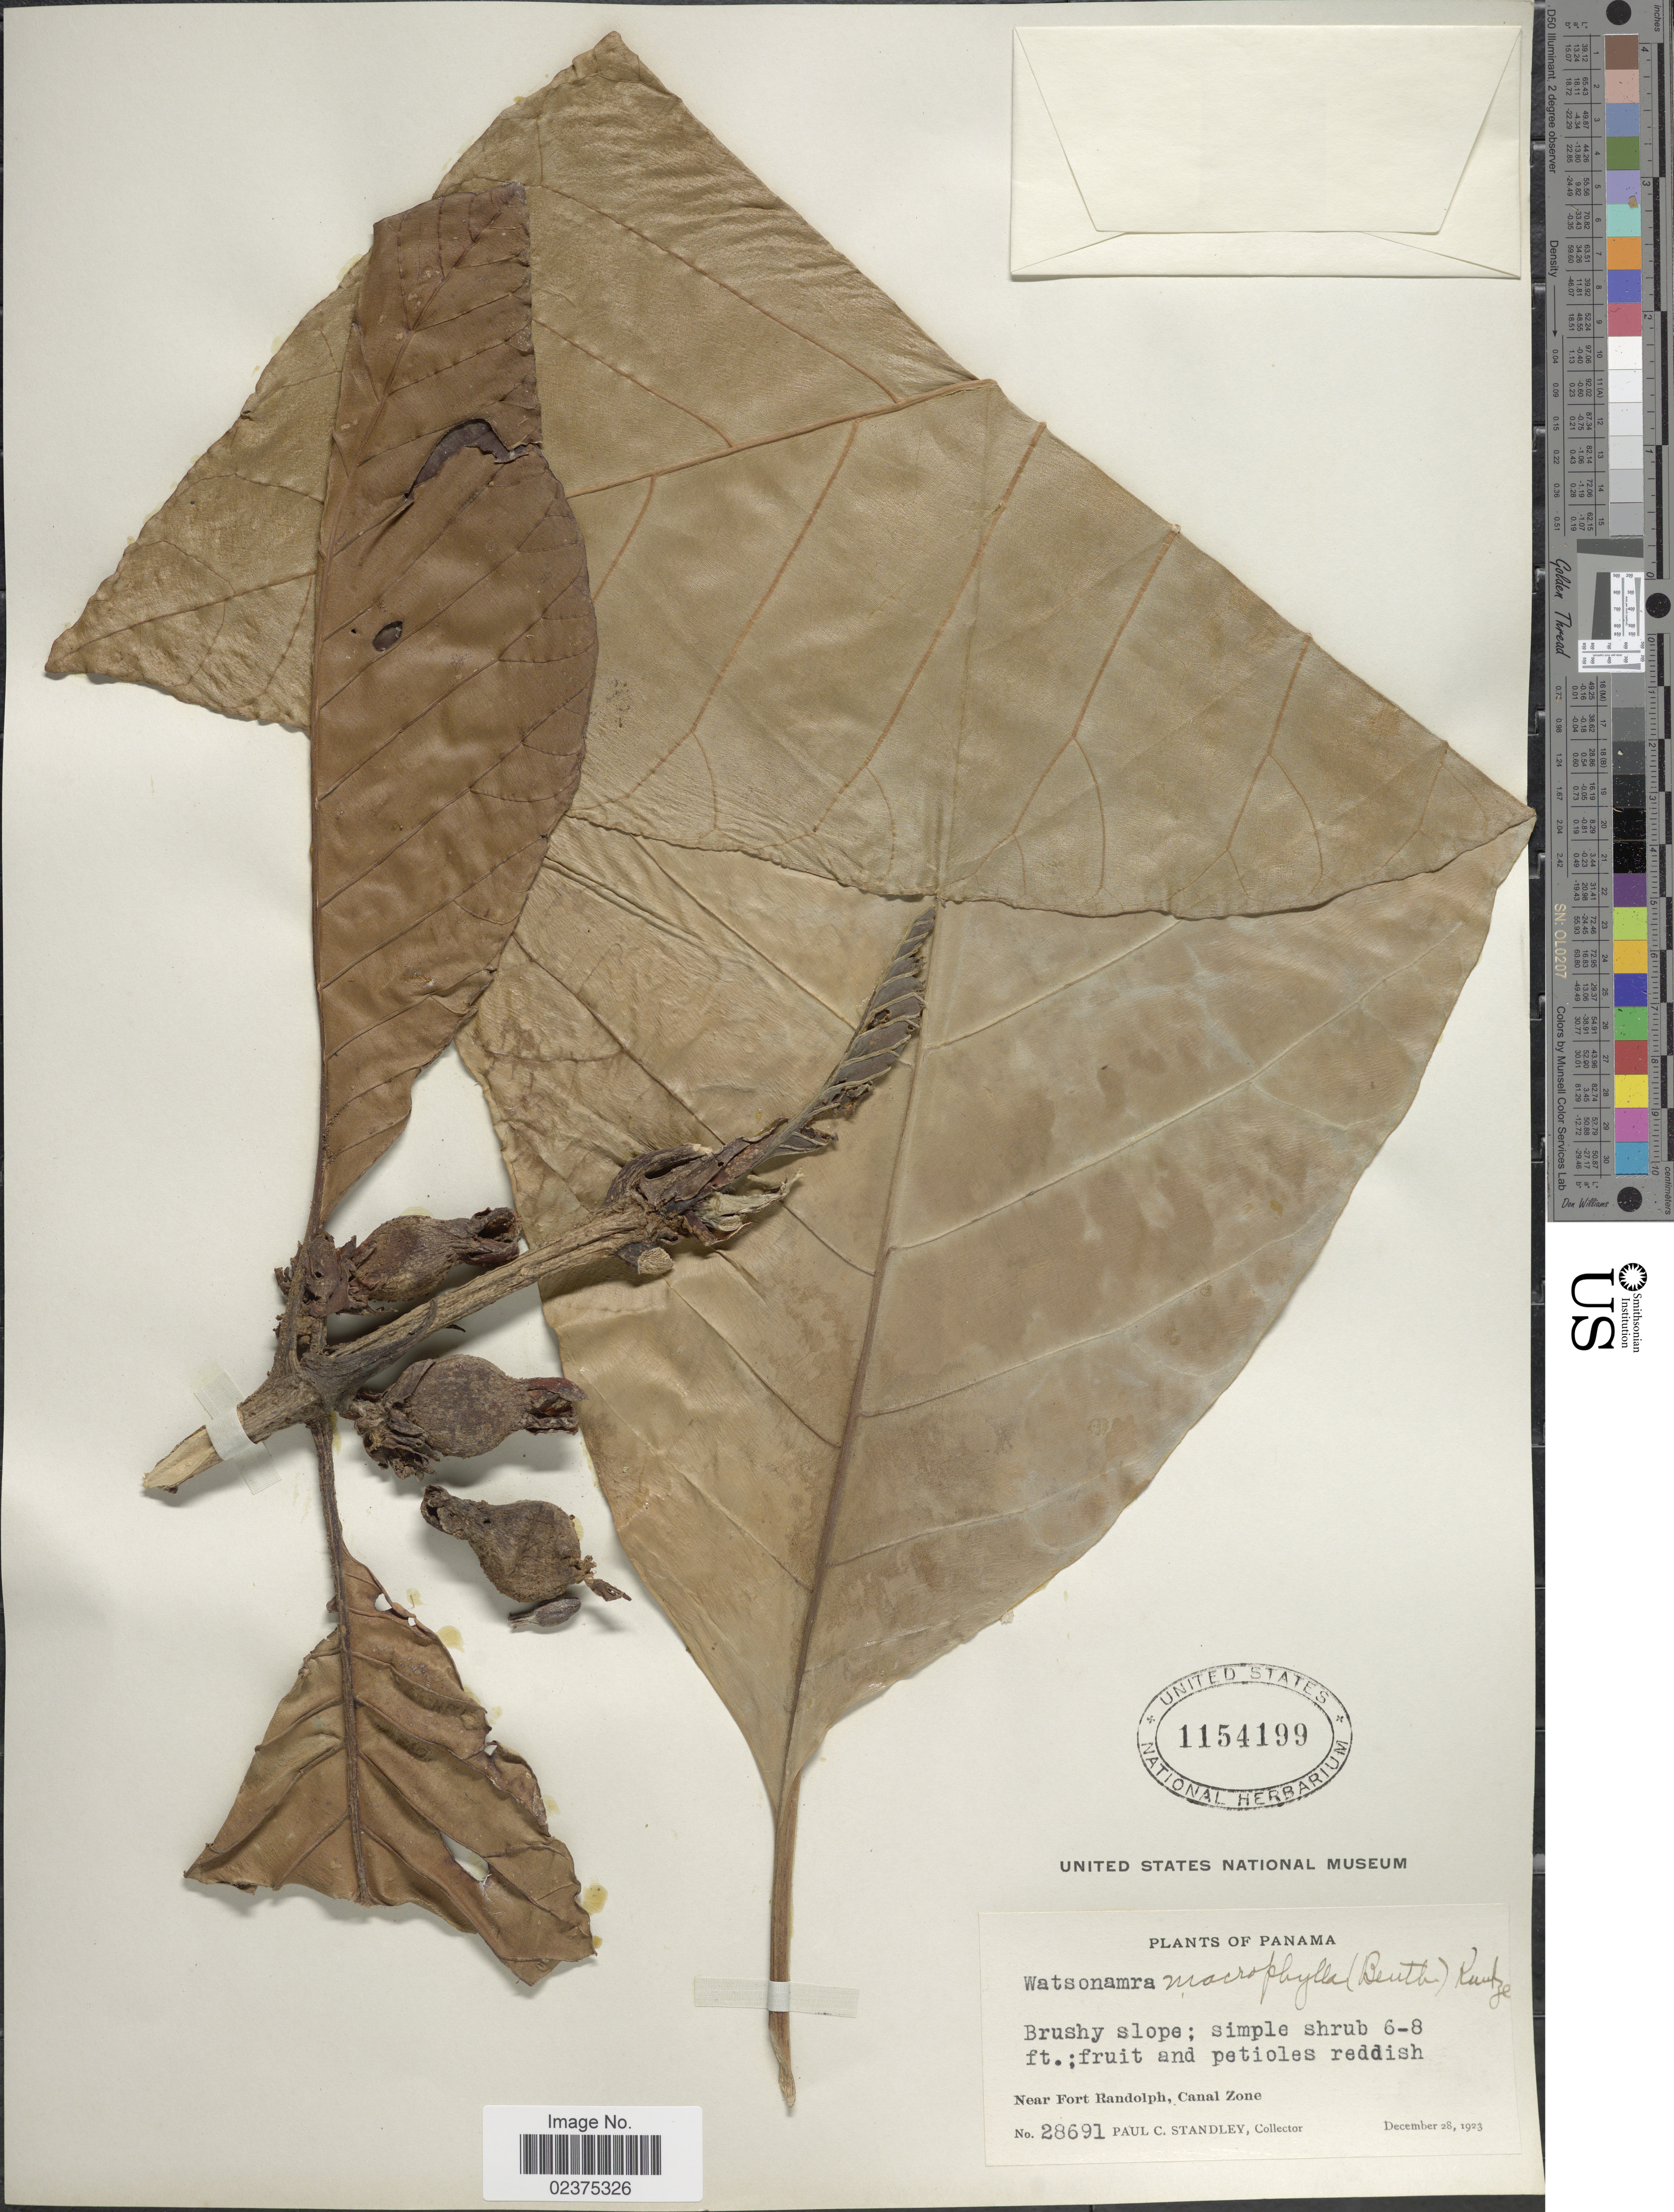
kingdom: Plantae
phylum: Tracheophyta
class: Magnoliopsida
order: Gentianales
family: Rubiaceae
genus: Pentagonia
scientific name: Pentagonia macrophylla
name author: Benth.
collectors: P. C. Standley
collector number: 28691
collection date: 1923-12-28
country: Panama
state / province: Colón / Panamá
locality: Brushy slope, Near Fort Randolph, Canal Zone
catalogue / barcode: US 1154199